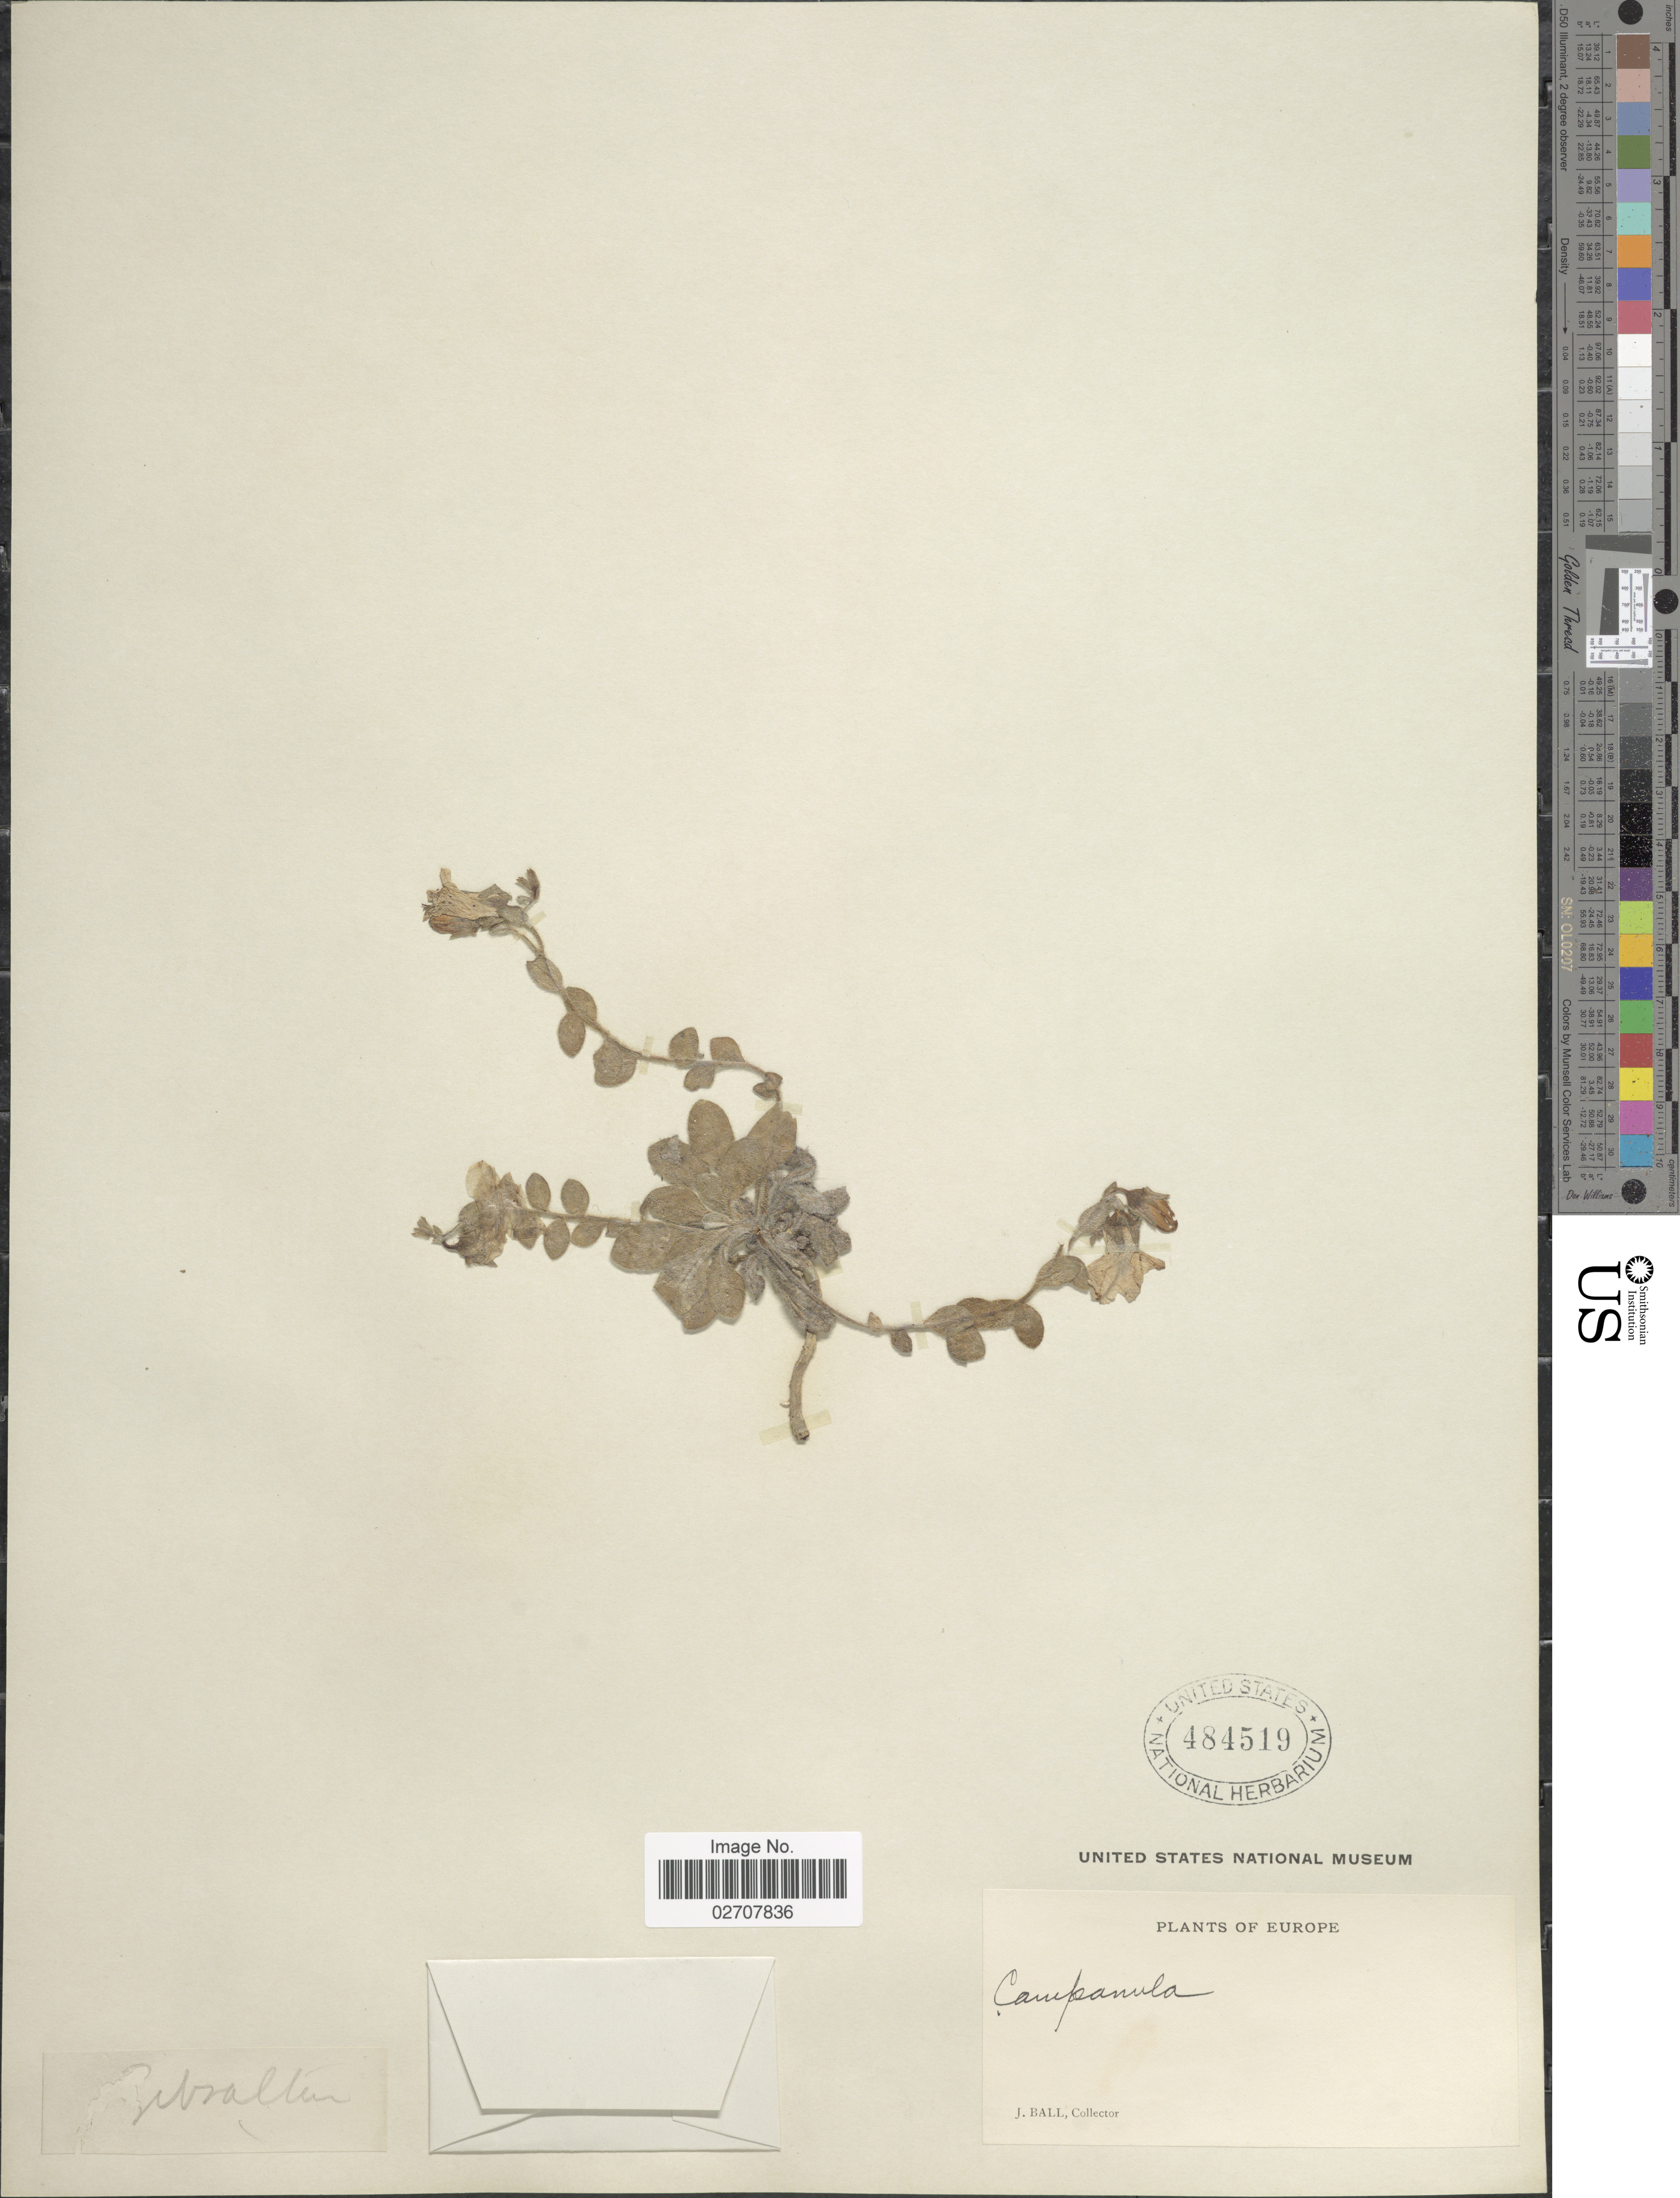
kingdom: Plantae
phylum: Tracheophyta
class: Magnoliopsida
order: Asterales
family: Campanulaceae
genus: Campanula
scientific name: Campanula mollis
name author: L.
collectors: J. Ball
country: United Kingdom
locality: Europe. Gibraltar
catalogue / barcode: US 484519